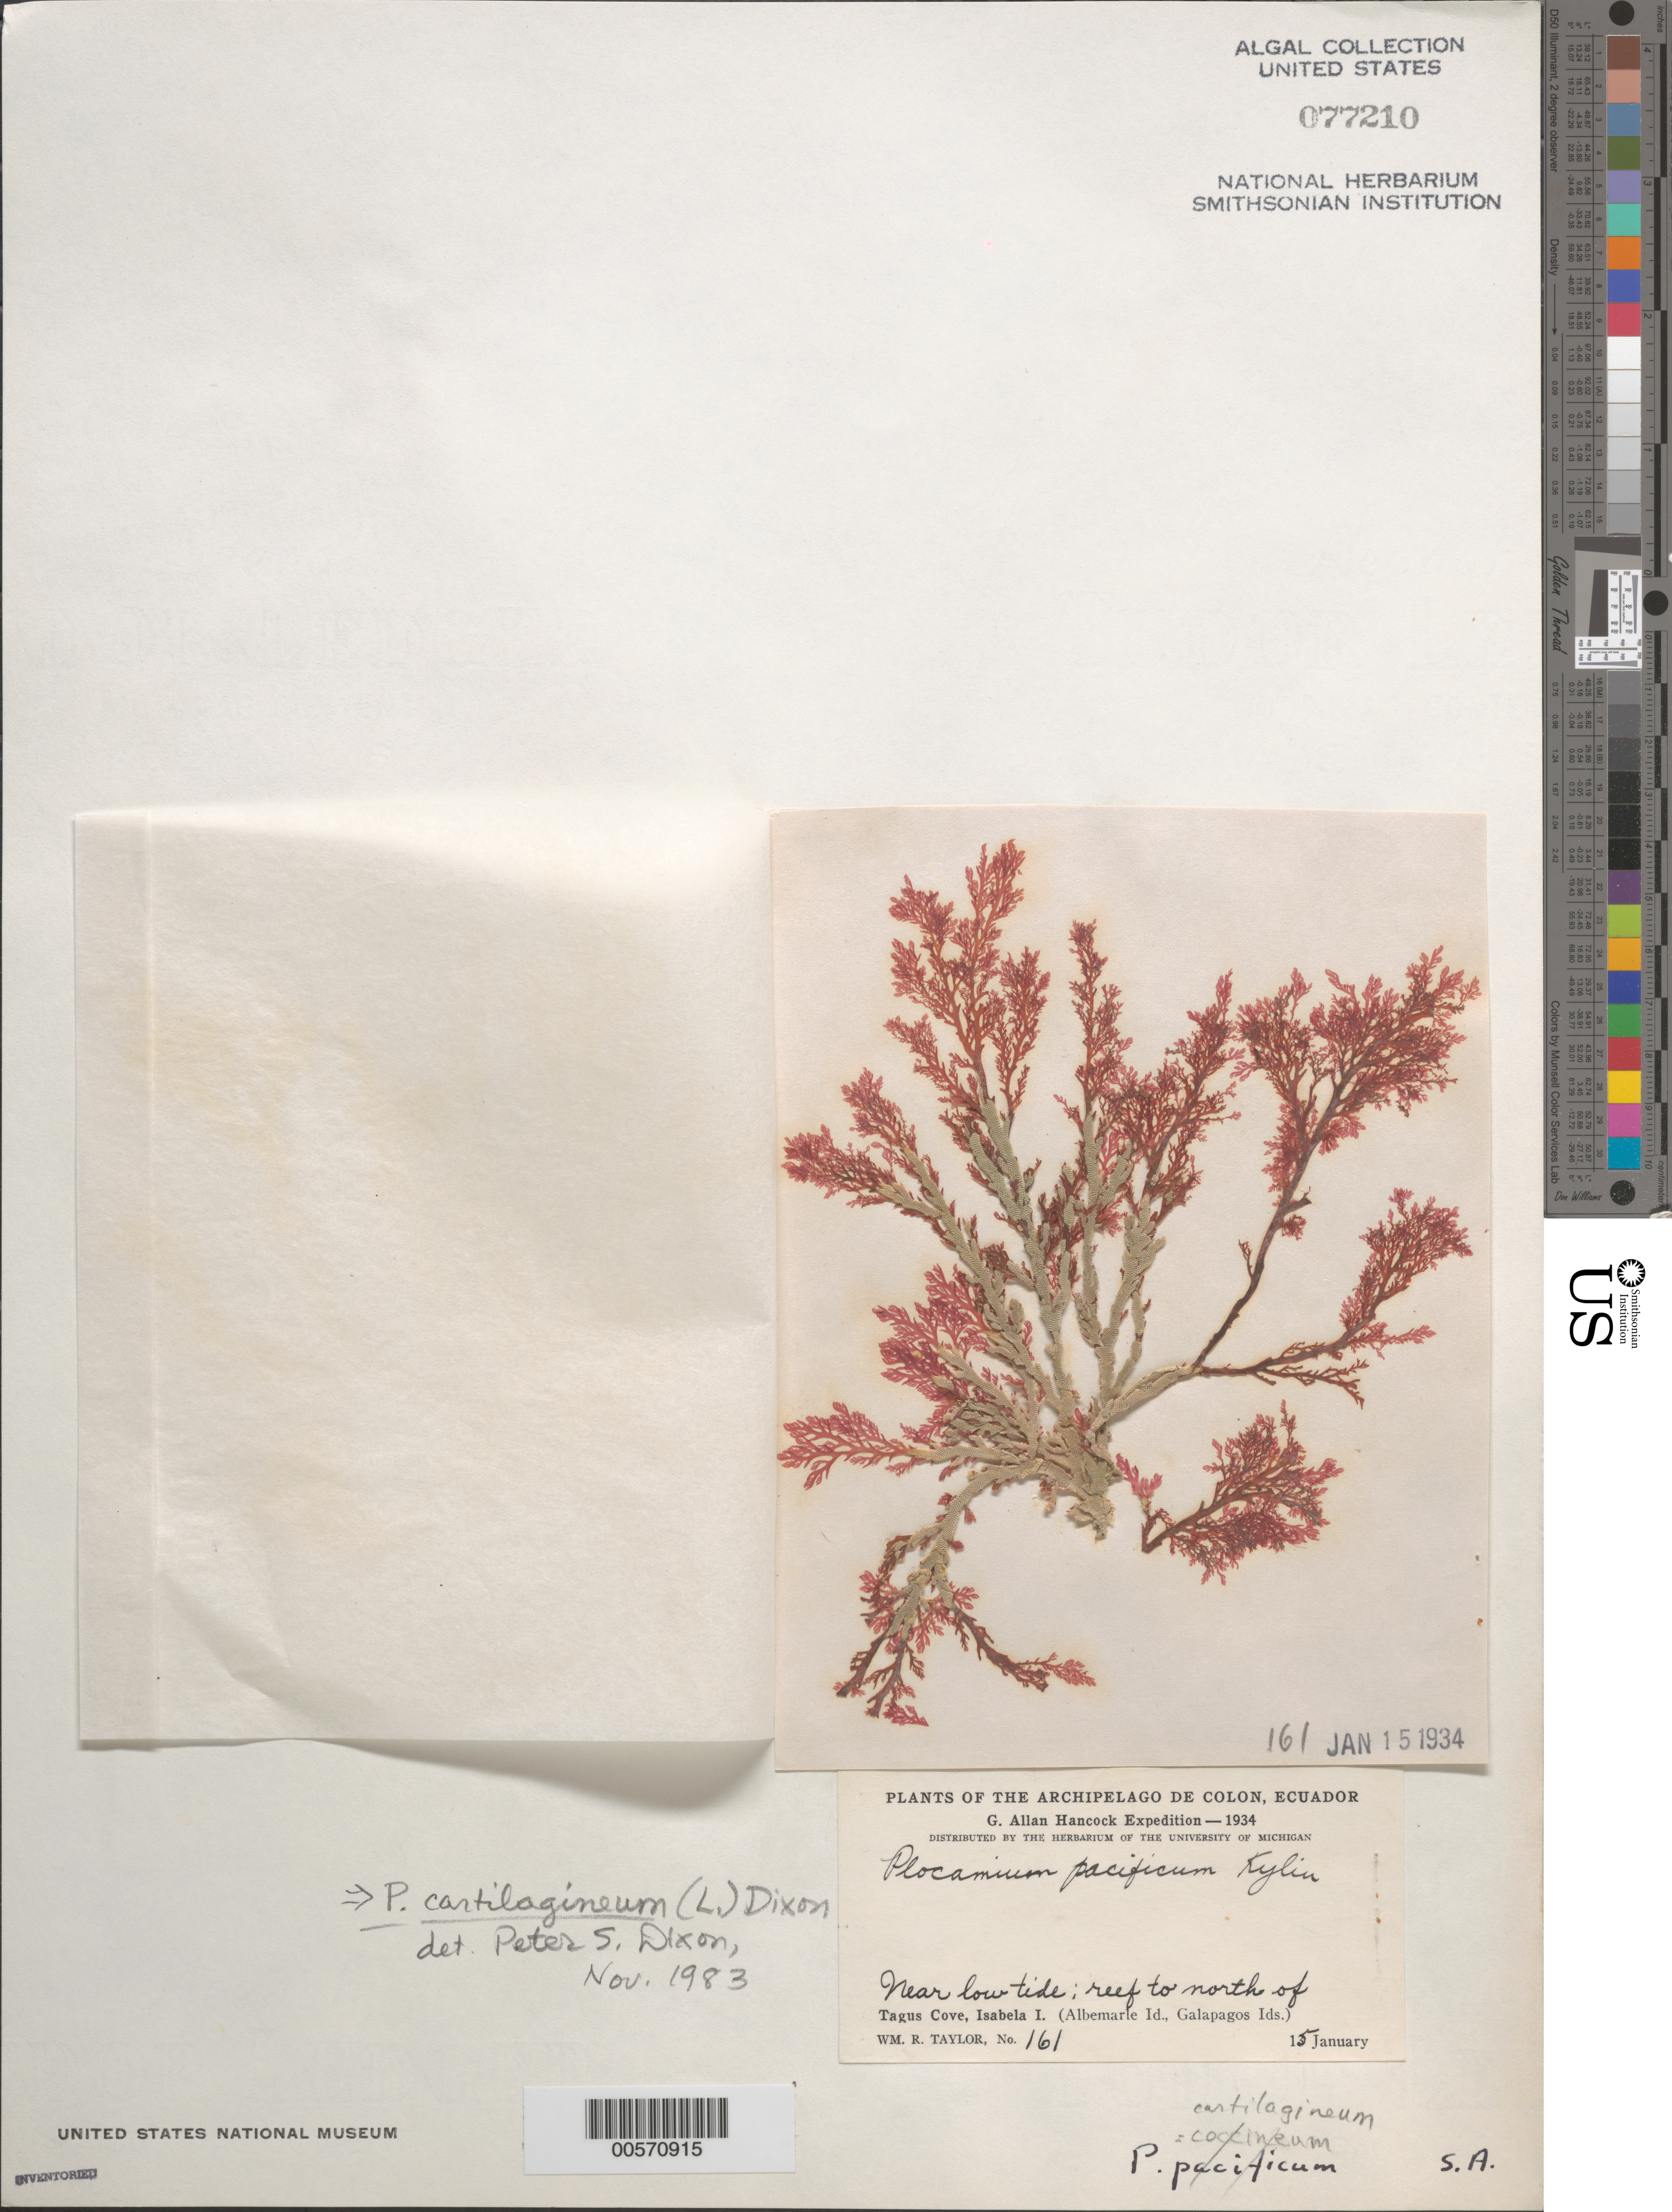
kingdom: Plantae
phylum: Rhodophyta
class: Florideophyceae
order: Plocamiales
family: Plocamiaceae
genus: Plocamium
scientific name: Plocamium cartilagineum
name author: (L.) P.S. Dixon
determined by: Dixon, P. S.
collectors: W. R. Taylor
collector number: WRT 34-161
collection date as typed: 15 Jan 1934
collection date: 1934-01-15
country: Ecuador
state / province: Colón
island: Isabela [Albemarle]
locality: North of Tagus Cove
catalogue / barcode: US 77210